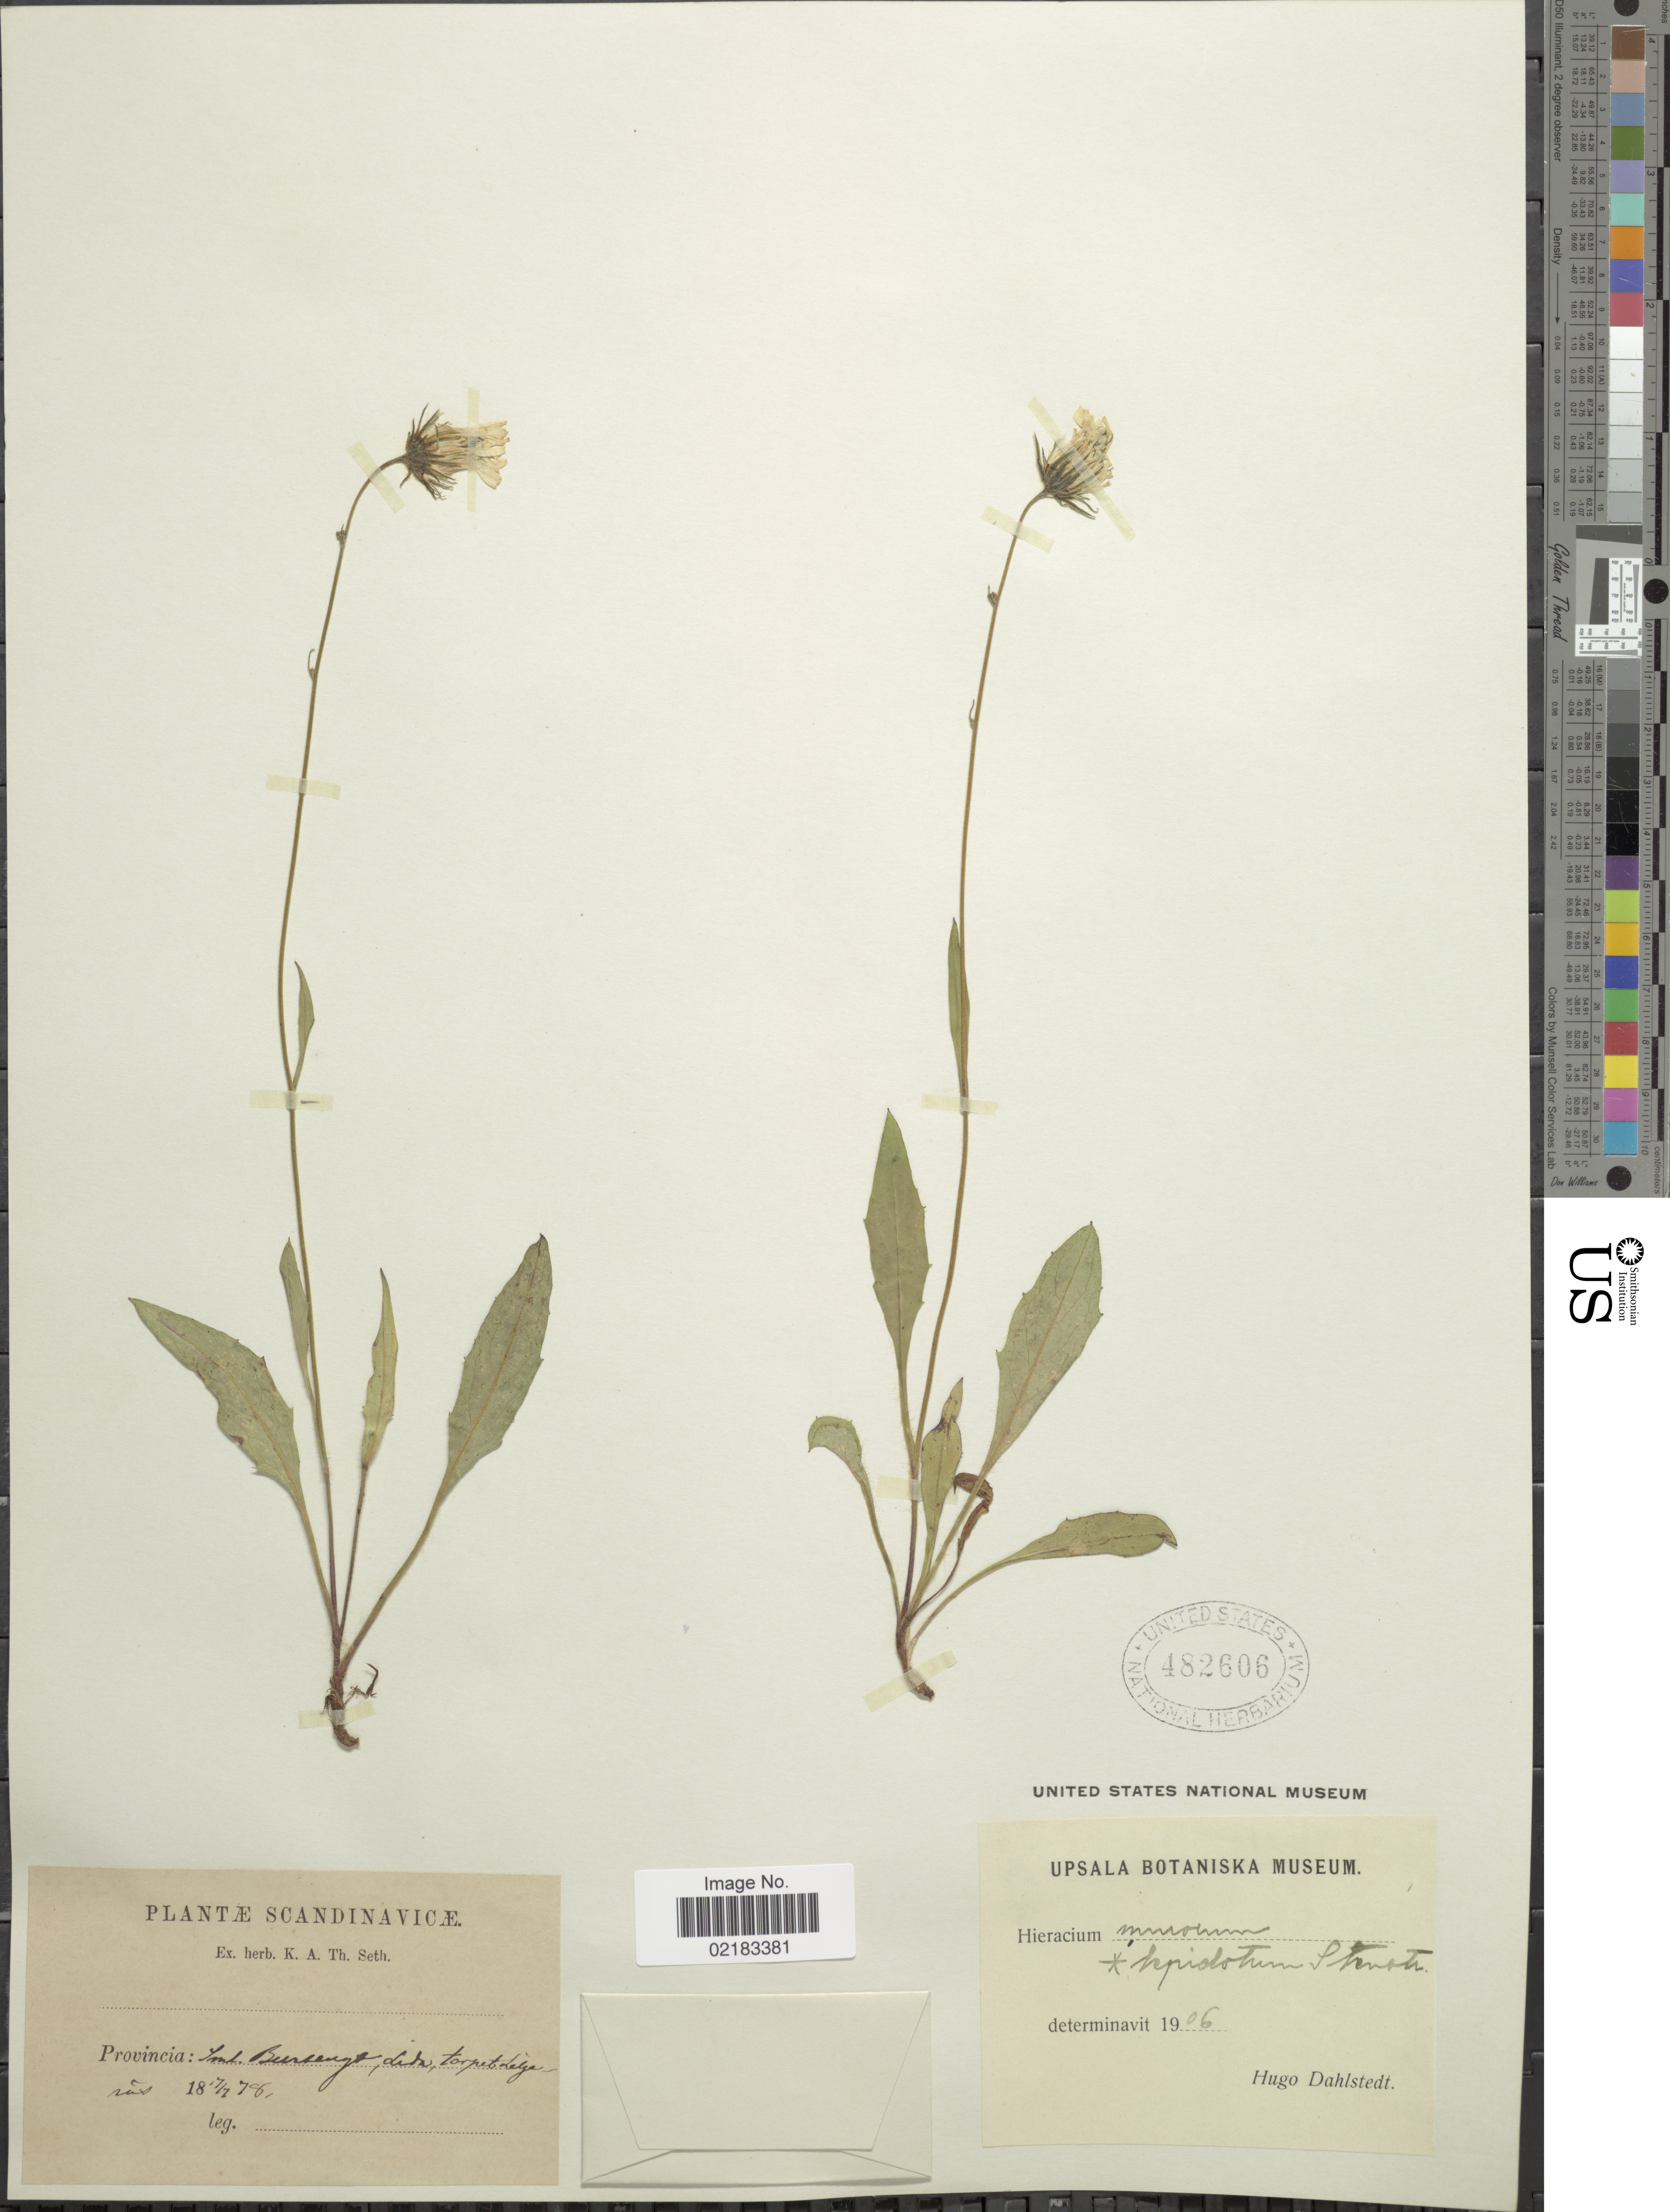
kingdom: Plantae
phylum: Tracheophyta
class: Magnoliopsida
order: Asterales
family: Asteraceae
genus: Hieracium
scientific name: Hieracium murorum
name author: L.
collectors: H. G. Dahlstedt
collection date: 1876-07-17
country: Sweden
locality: Lida, Torpet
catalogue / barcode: US 482606